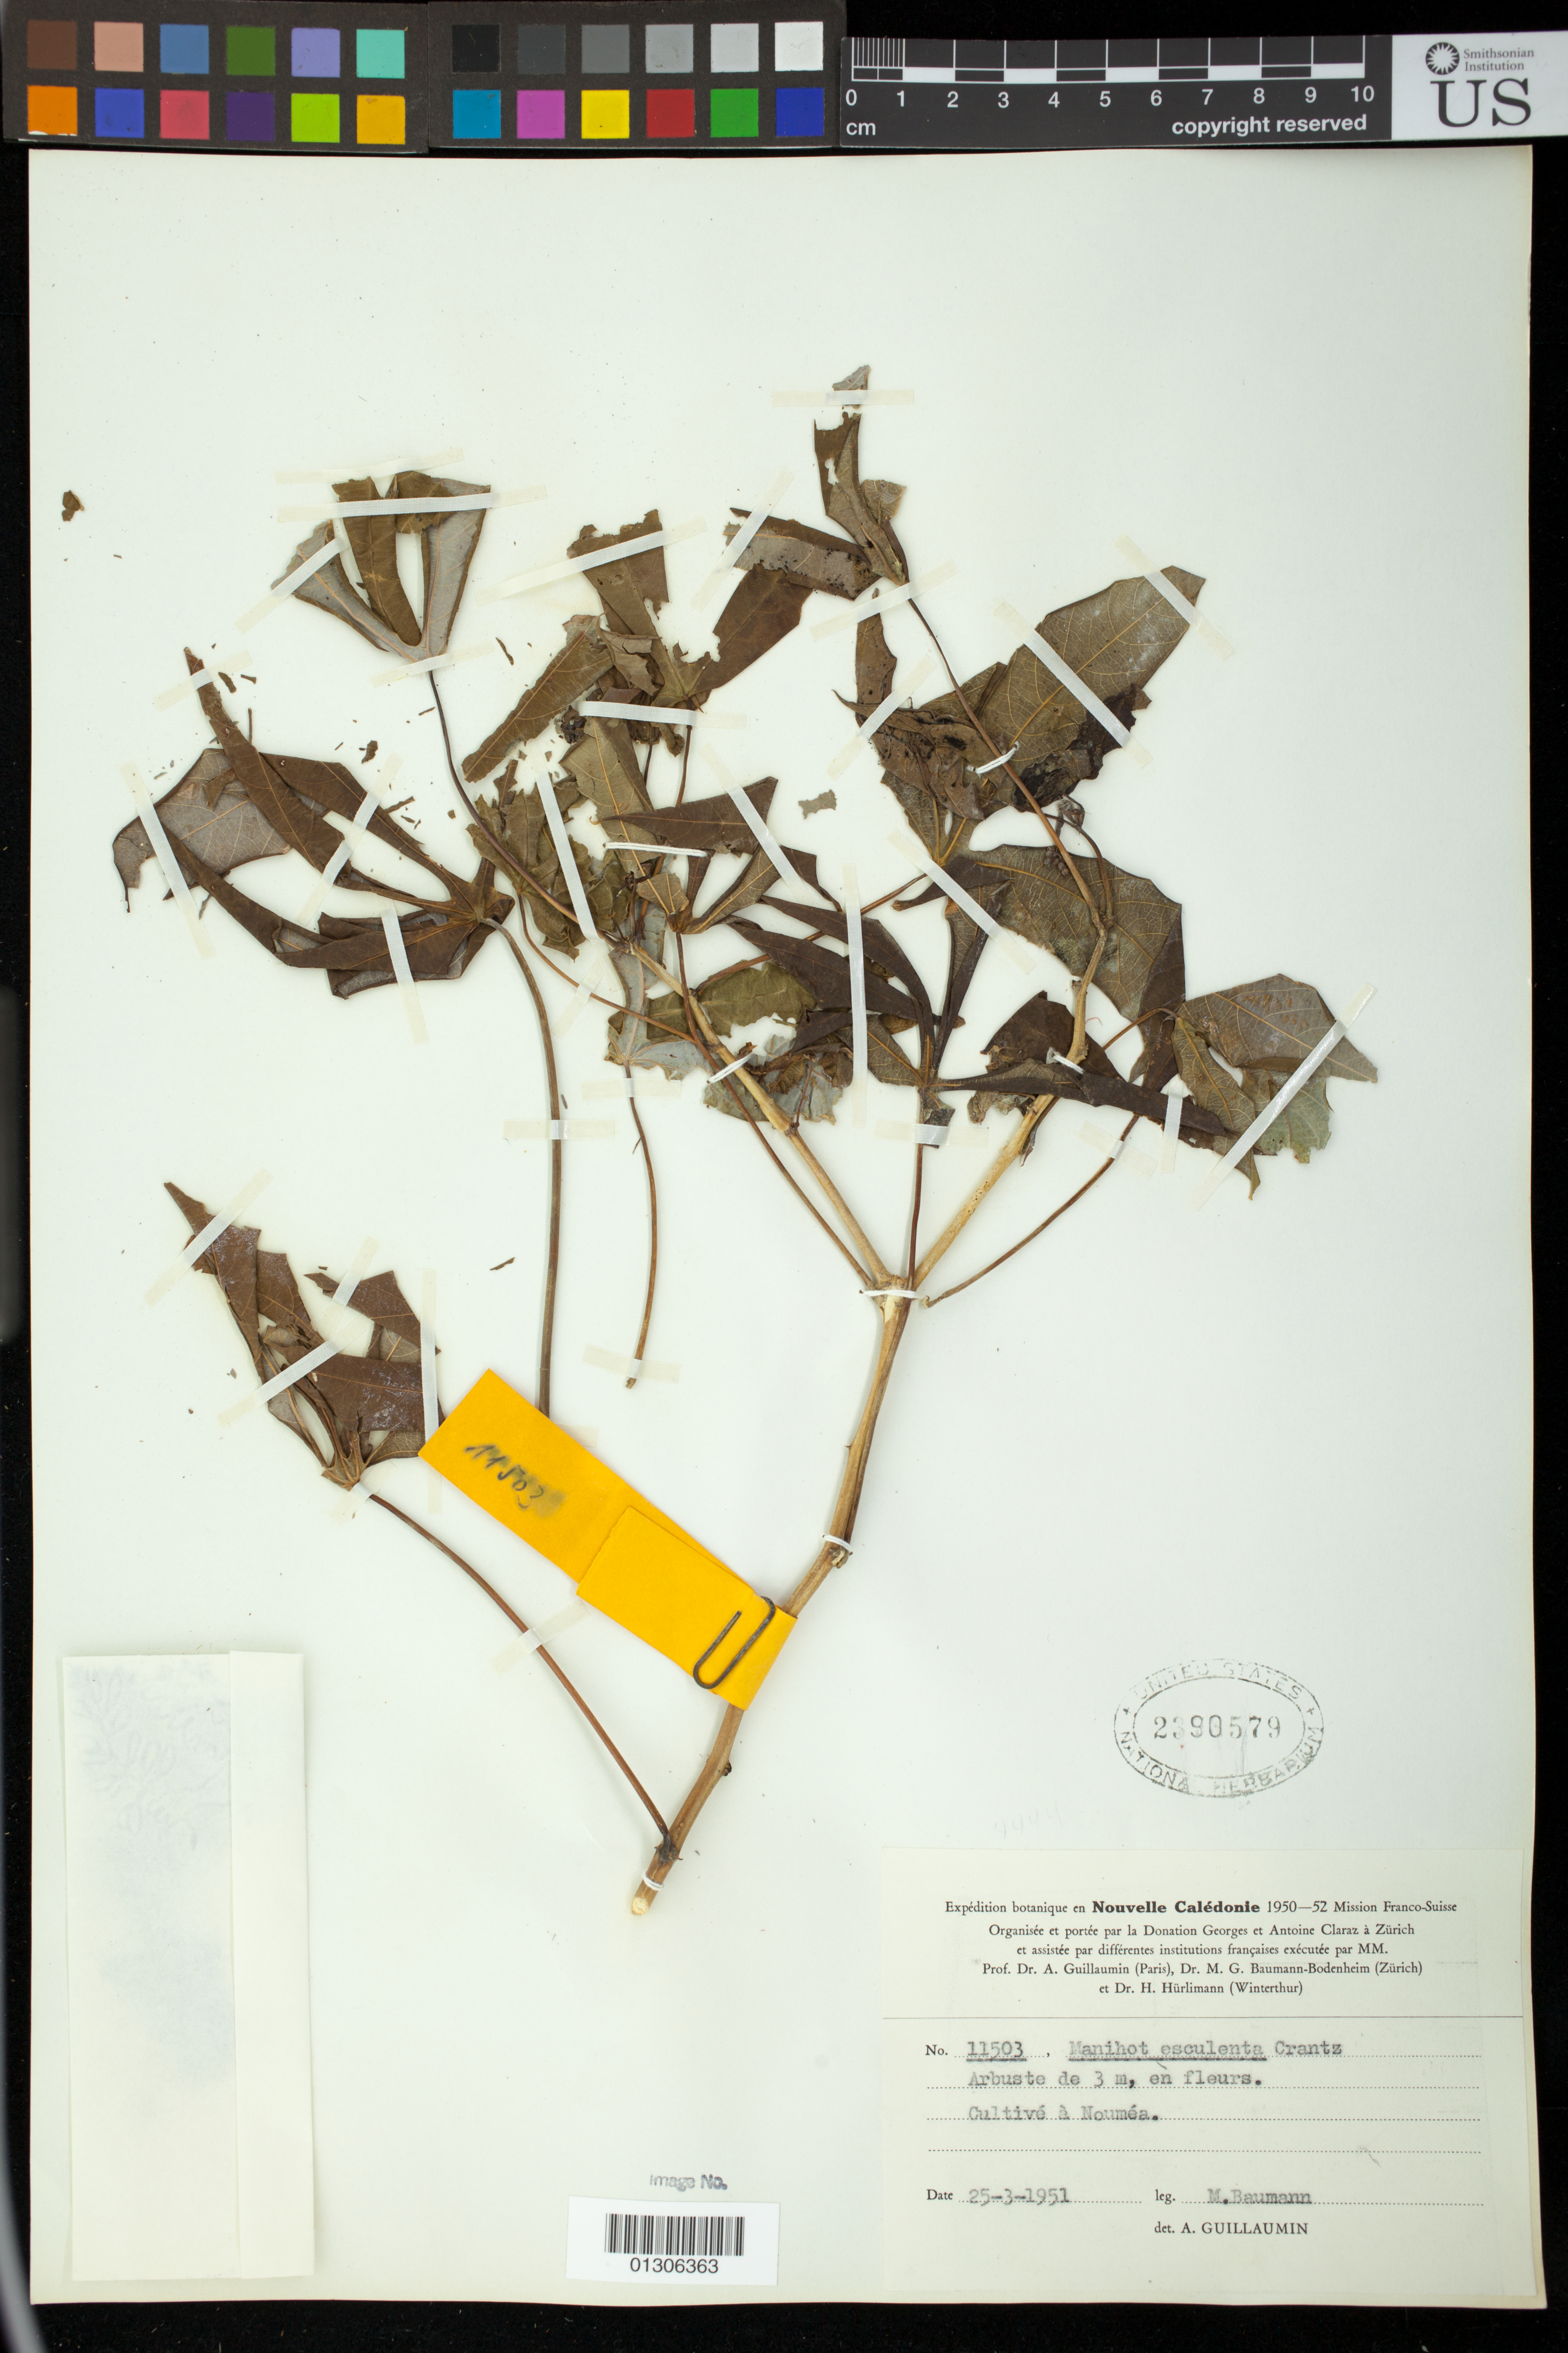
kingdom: Plantae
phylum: Tracheophyta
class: Magnoliopsida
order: Malpighiales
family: Euphorbiaceae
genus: Manihot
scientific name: Manihot esculenta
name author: Crantz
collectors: M. Baumann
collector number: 11503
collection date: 1951-03-25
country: New Caledonia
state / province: South Province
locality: Noumea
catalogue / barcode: US 2390579